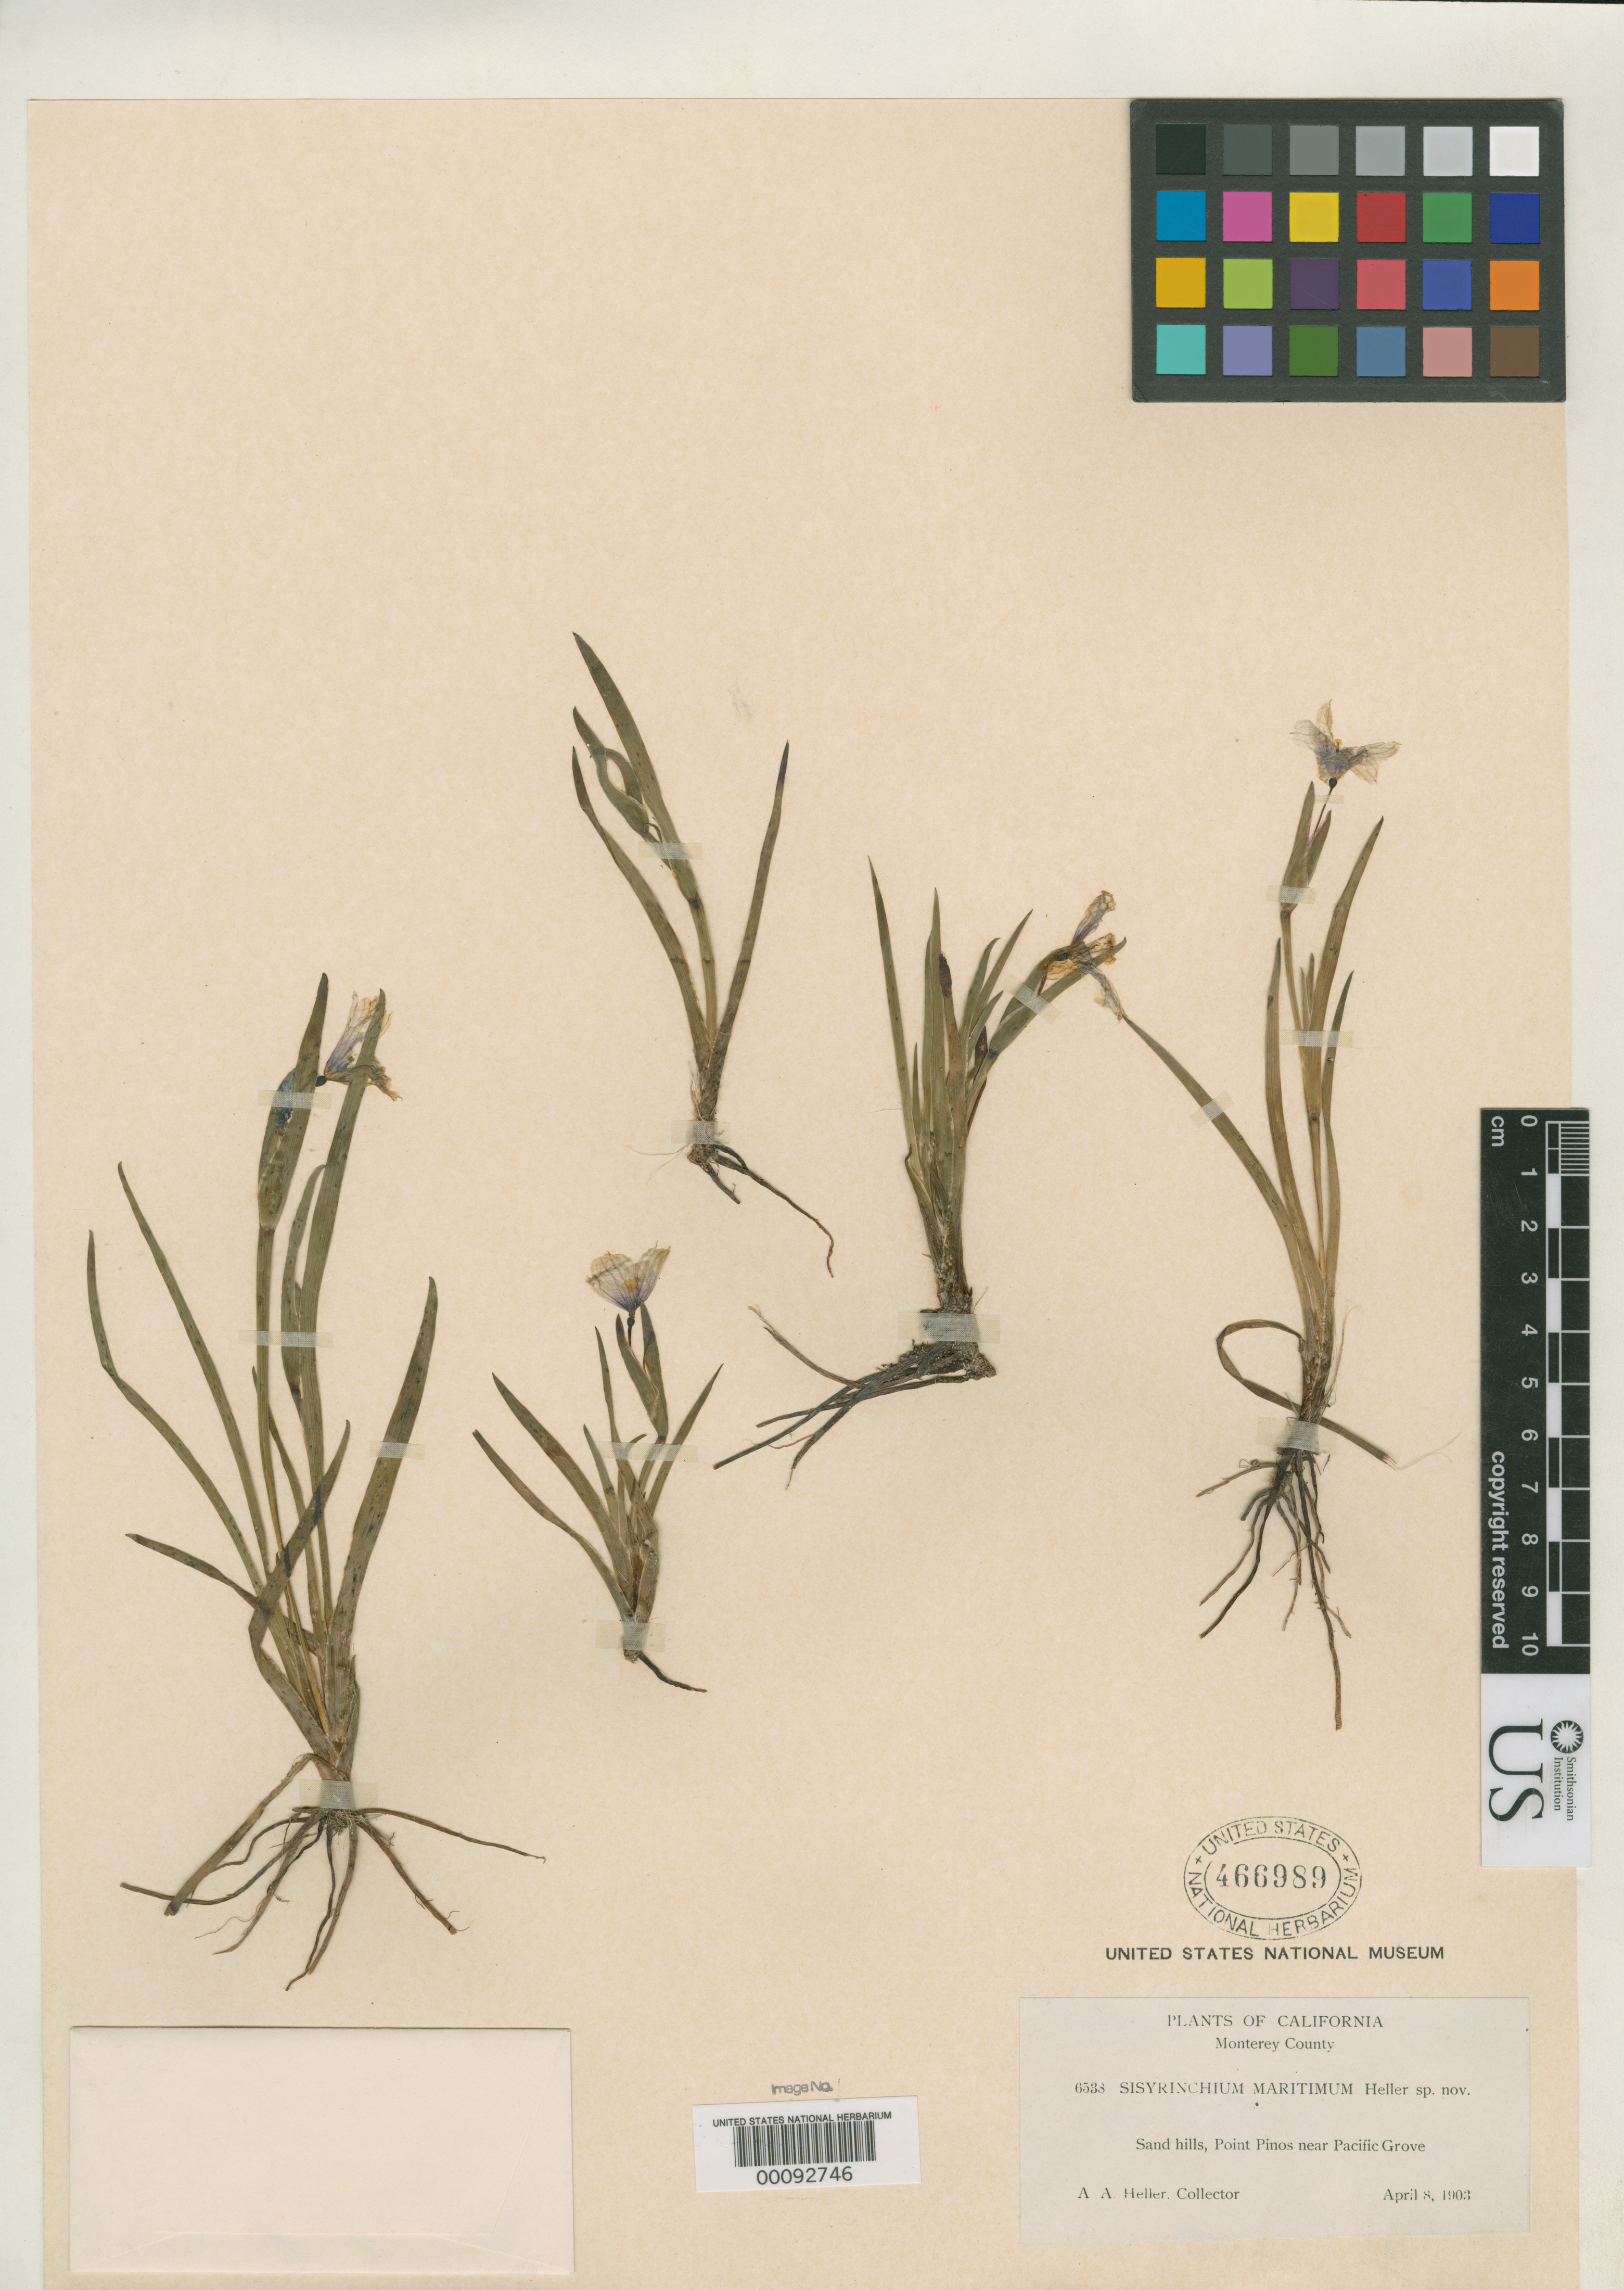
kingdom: Plantae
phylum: Tracheophyta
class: Liliopsida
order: Asparagales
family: Iridaceae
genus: Sisyrinchium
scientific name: Sisyrinchium maritimum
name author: A. Heller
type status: Isotype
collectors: A. A. Heller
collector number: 6538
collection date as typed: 08 Apr 1903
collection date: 1903-04-08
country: United States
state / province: California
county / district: Monterey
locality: Between Point Pinos & Moss Beach near Pacific Grove.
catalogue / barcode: US 466989